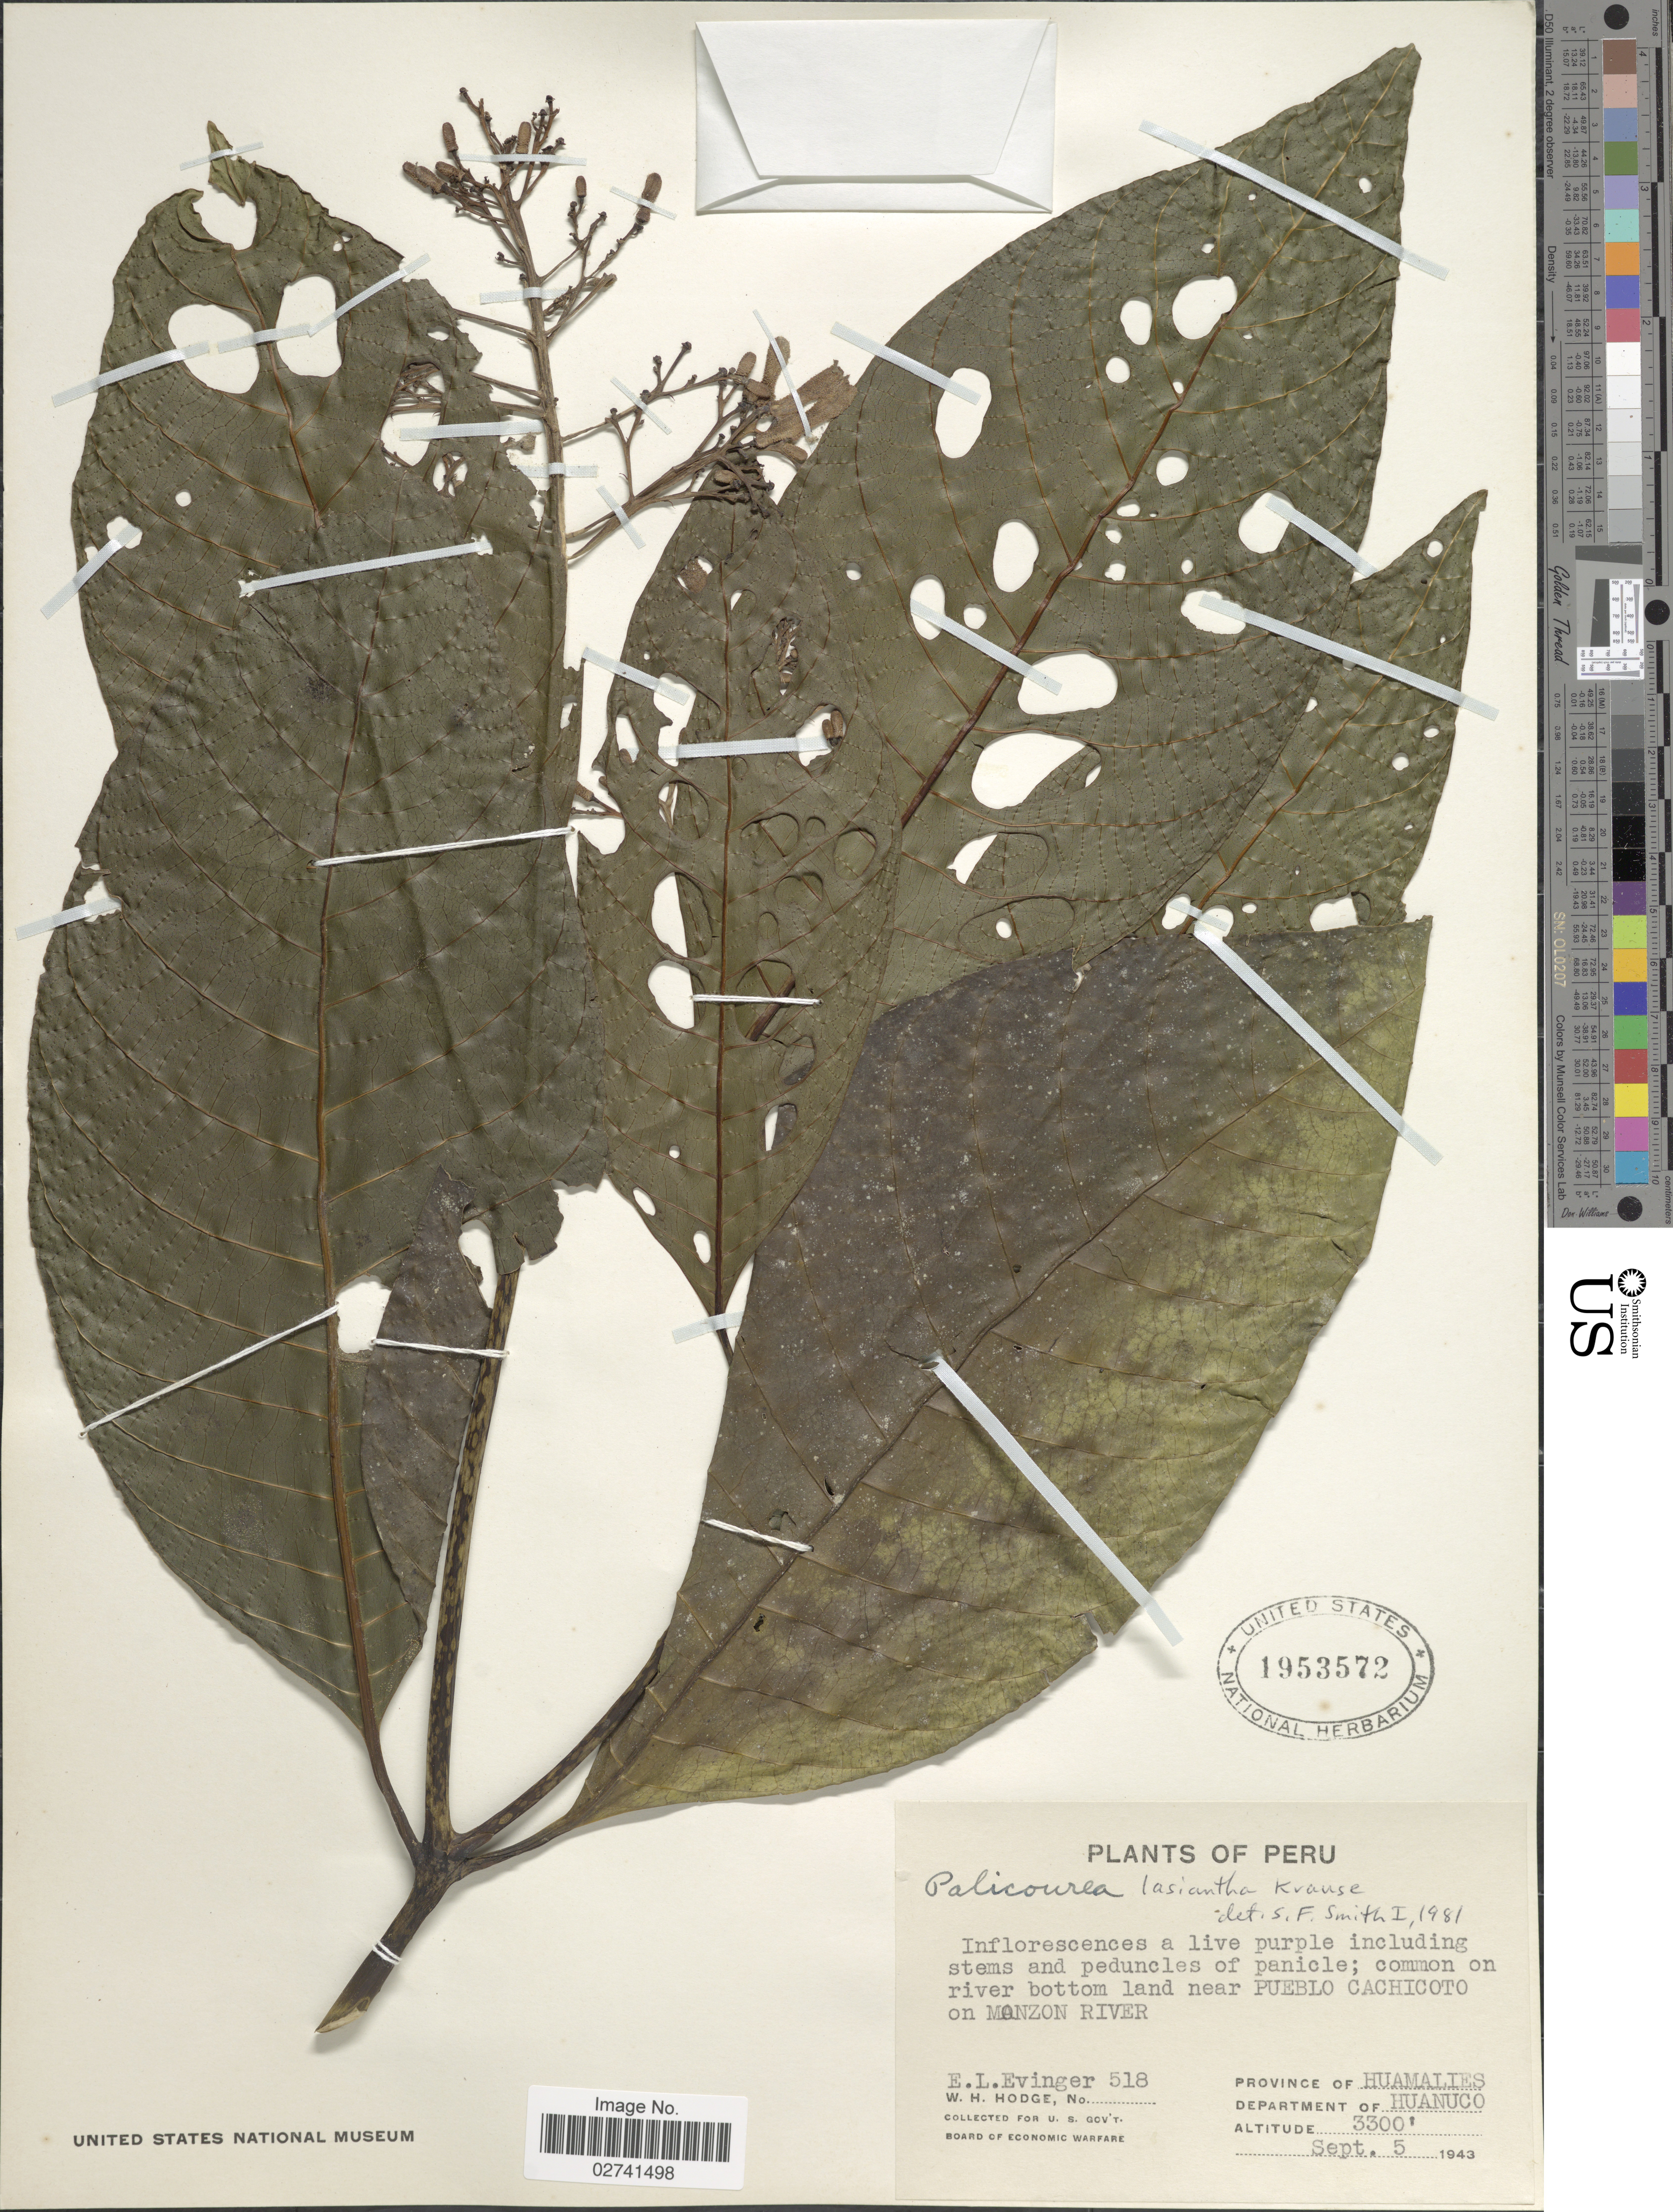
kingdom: Plantae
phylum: Tracheophyta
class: Magnoliopsida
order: Gentianales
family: Rubiaceae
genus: Palicourea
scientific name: Palicourea lasiantha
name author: Krause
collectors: E. Evinger & W. Hodge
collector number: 518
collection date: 1943-09-05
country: Peru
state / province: Huánuco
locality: Common on river bottom land near Pueblo Cachicoto on Monzon River, Province of Huamalies, Department of Huanuco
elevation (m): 1006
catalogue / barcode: US 1953572